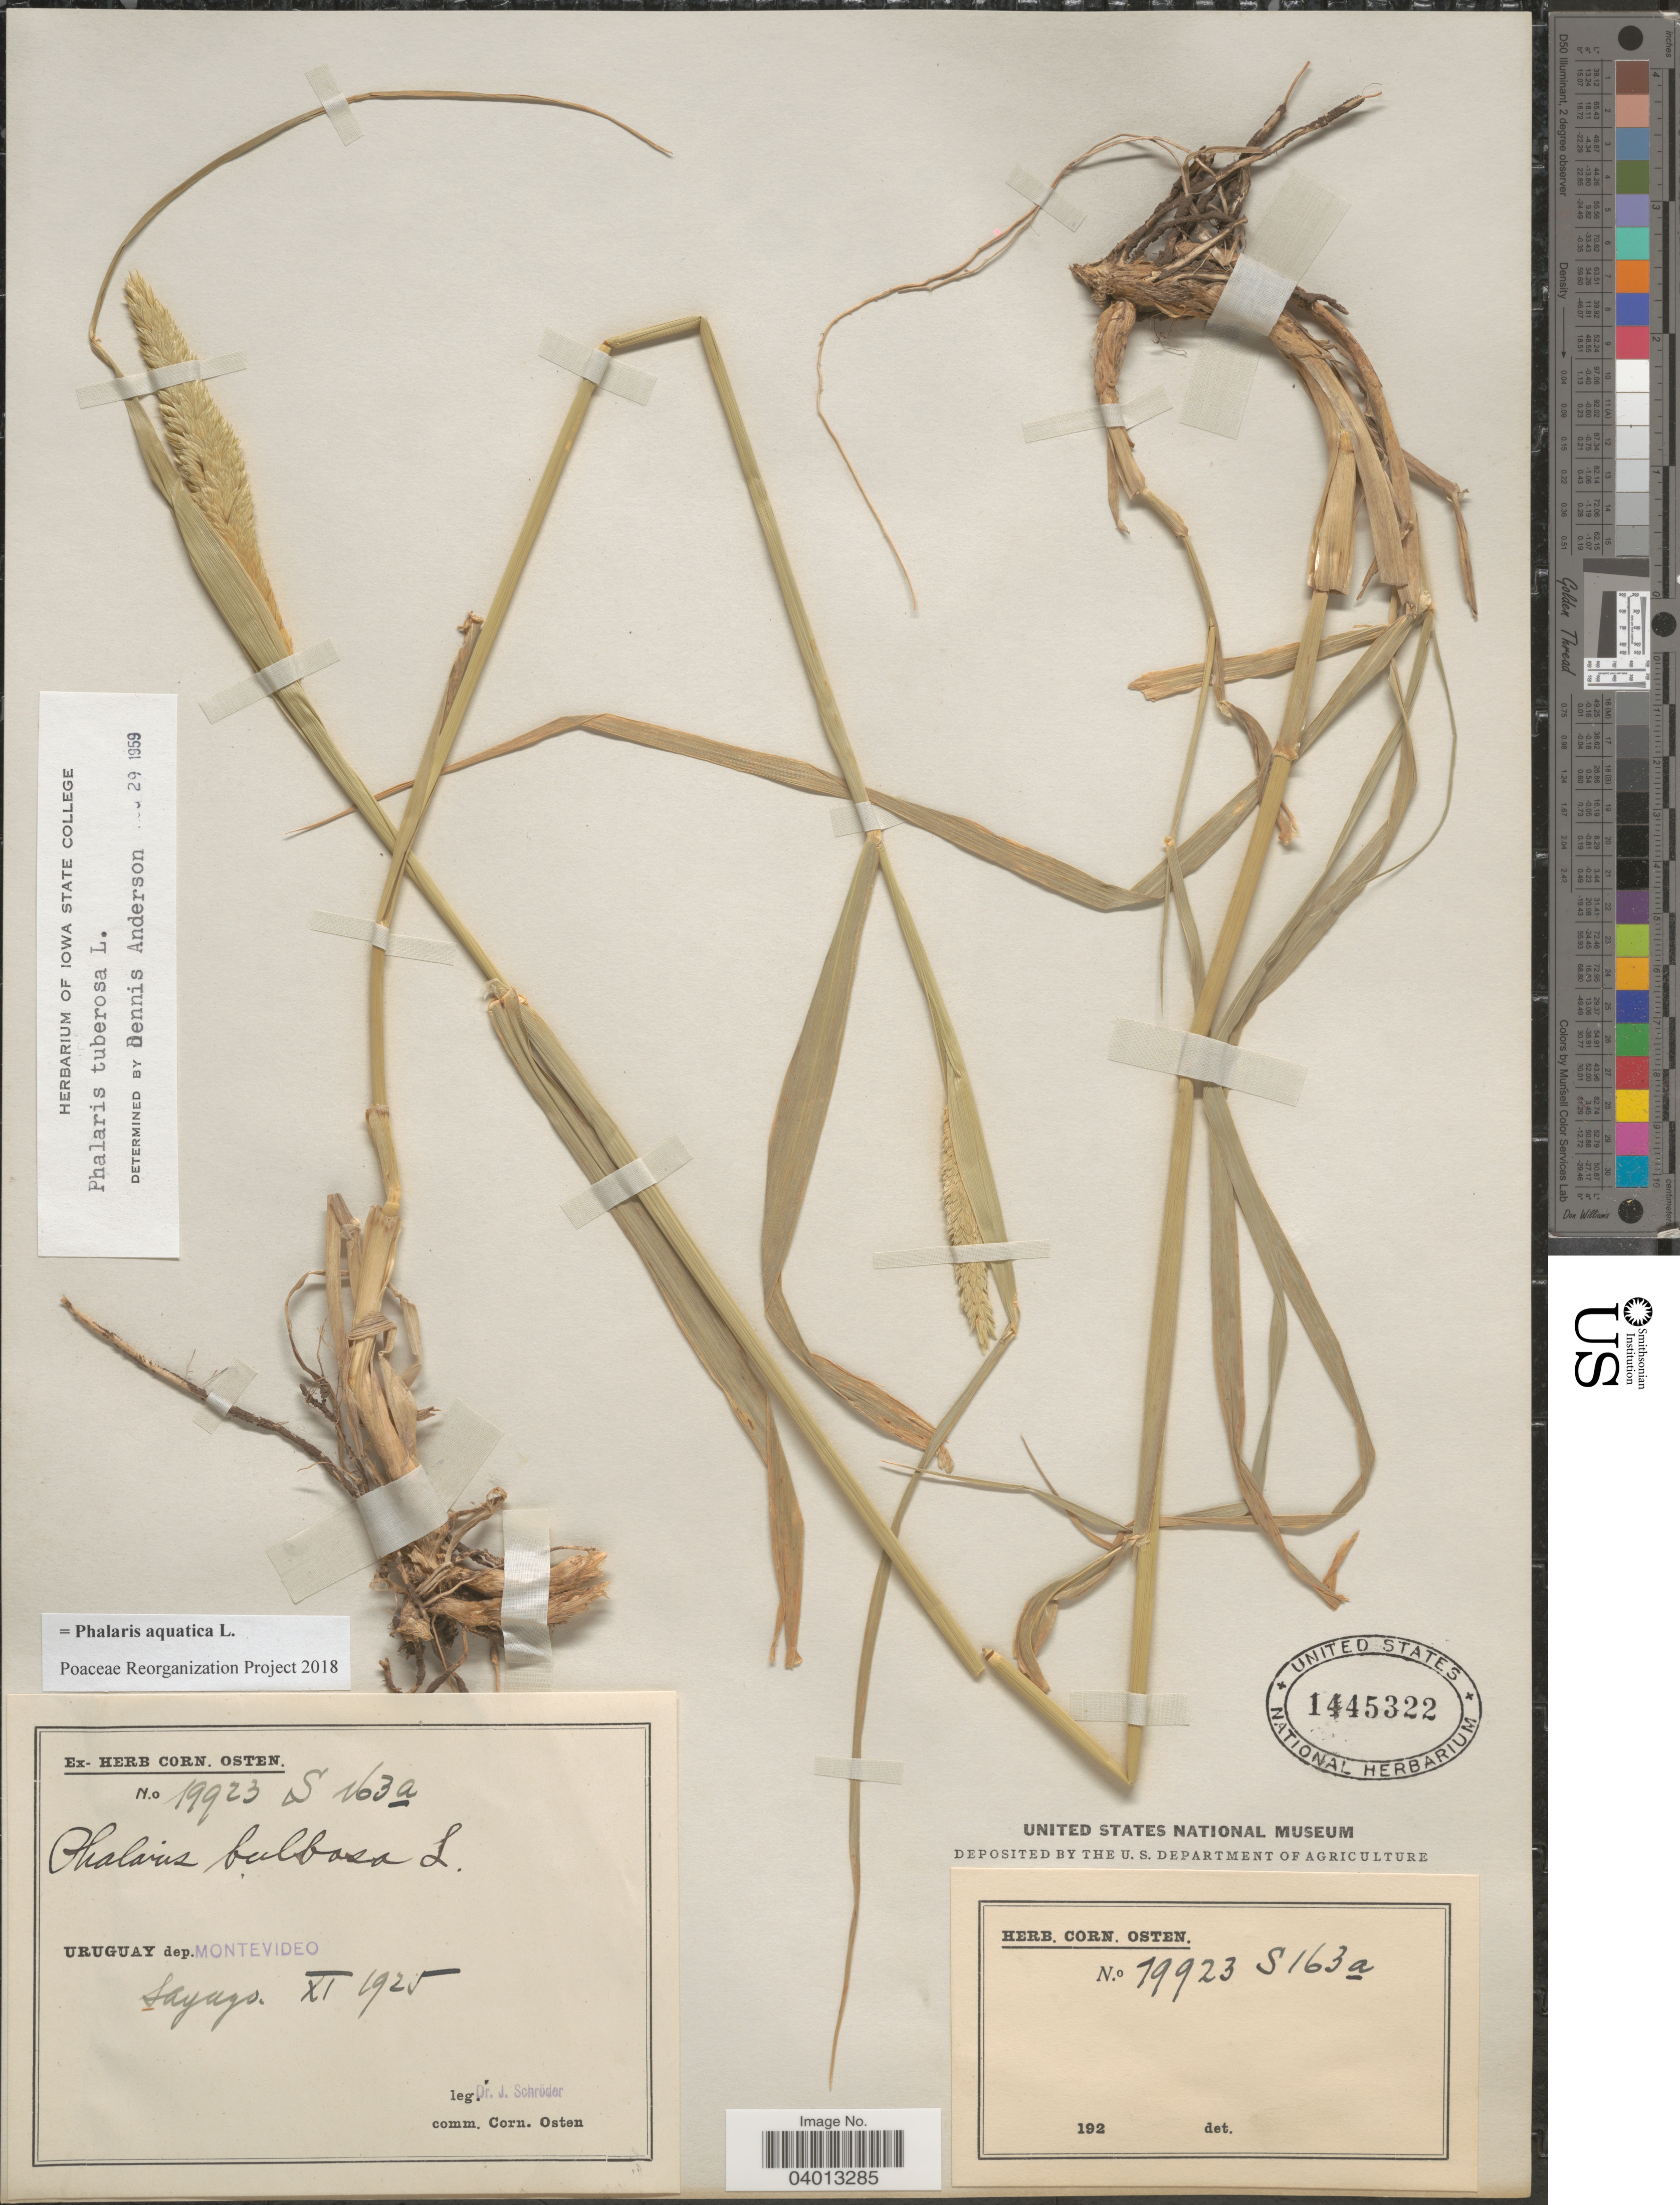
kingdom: Plantae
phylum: Tracheophyta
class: Liliopsida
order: Poales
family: Poaceae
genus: Phalaris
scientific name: Phalaris aquatica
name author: L.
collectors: J. Schröder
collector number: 19923 S 163 a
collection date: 1925-11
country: Uruguay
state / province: Montevideo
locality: Dep.Montevideo. Sayago.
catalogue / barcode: US 1445322